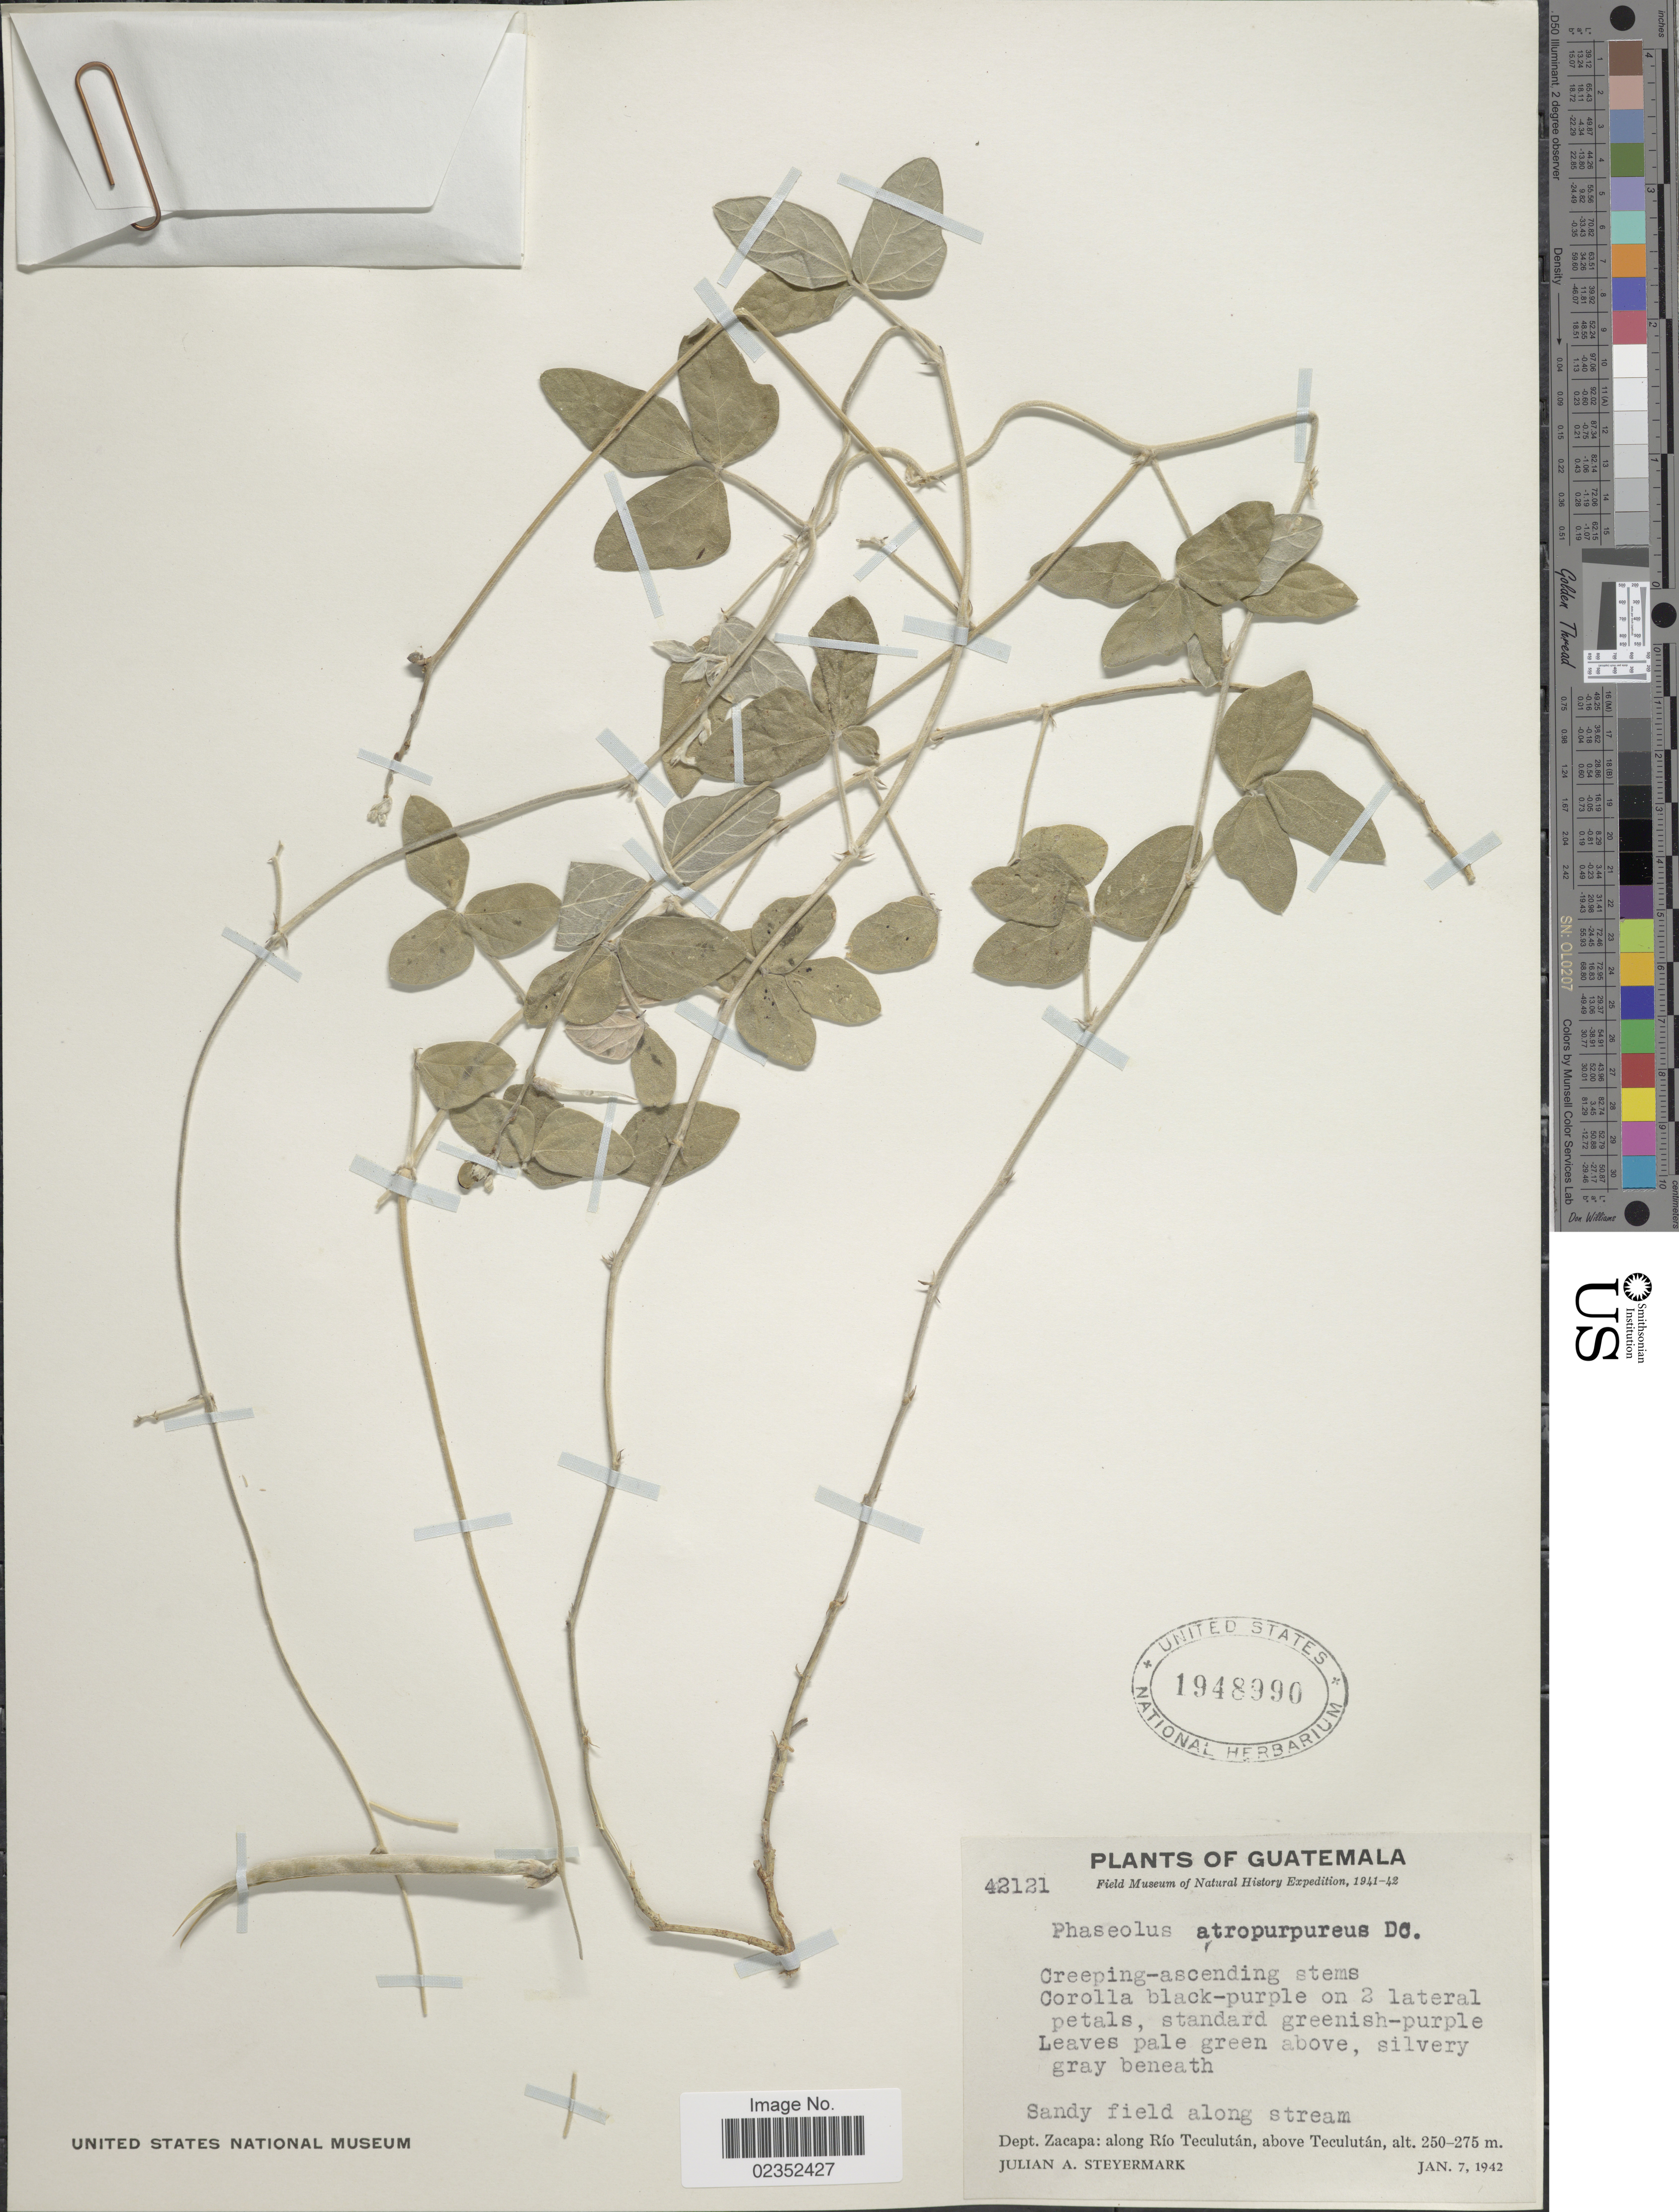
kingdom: Plantae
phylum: Tracheophyta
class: Magnoliopsida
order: Fabales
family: Fabaceae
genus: Macroptilium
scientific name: Macroptilium atropurpureum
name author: (DC.) Urb.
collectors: J. Steyermark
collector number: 42121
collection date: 1942-01-07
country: Guatemala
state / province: Zacapa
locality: Sandy field along stream. Along Rio Teculutan above Teculutan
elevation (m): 250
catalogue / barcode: US 1948990